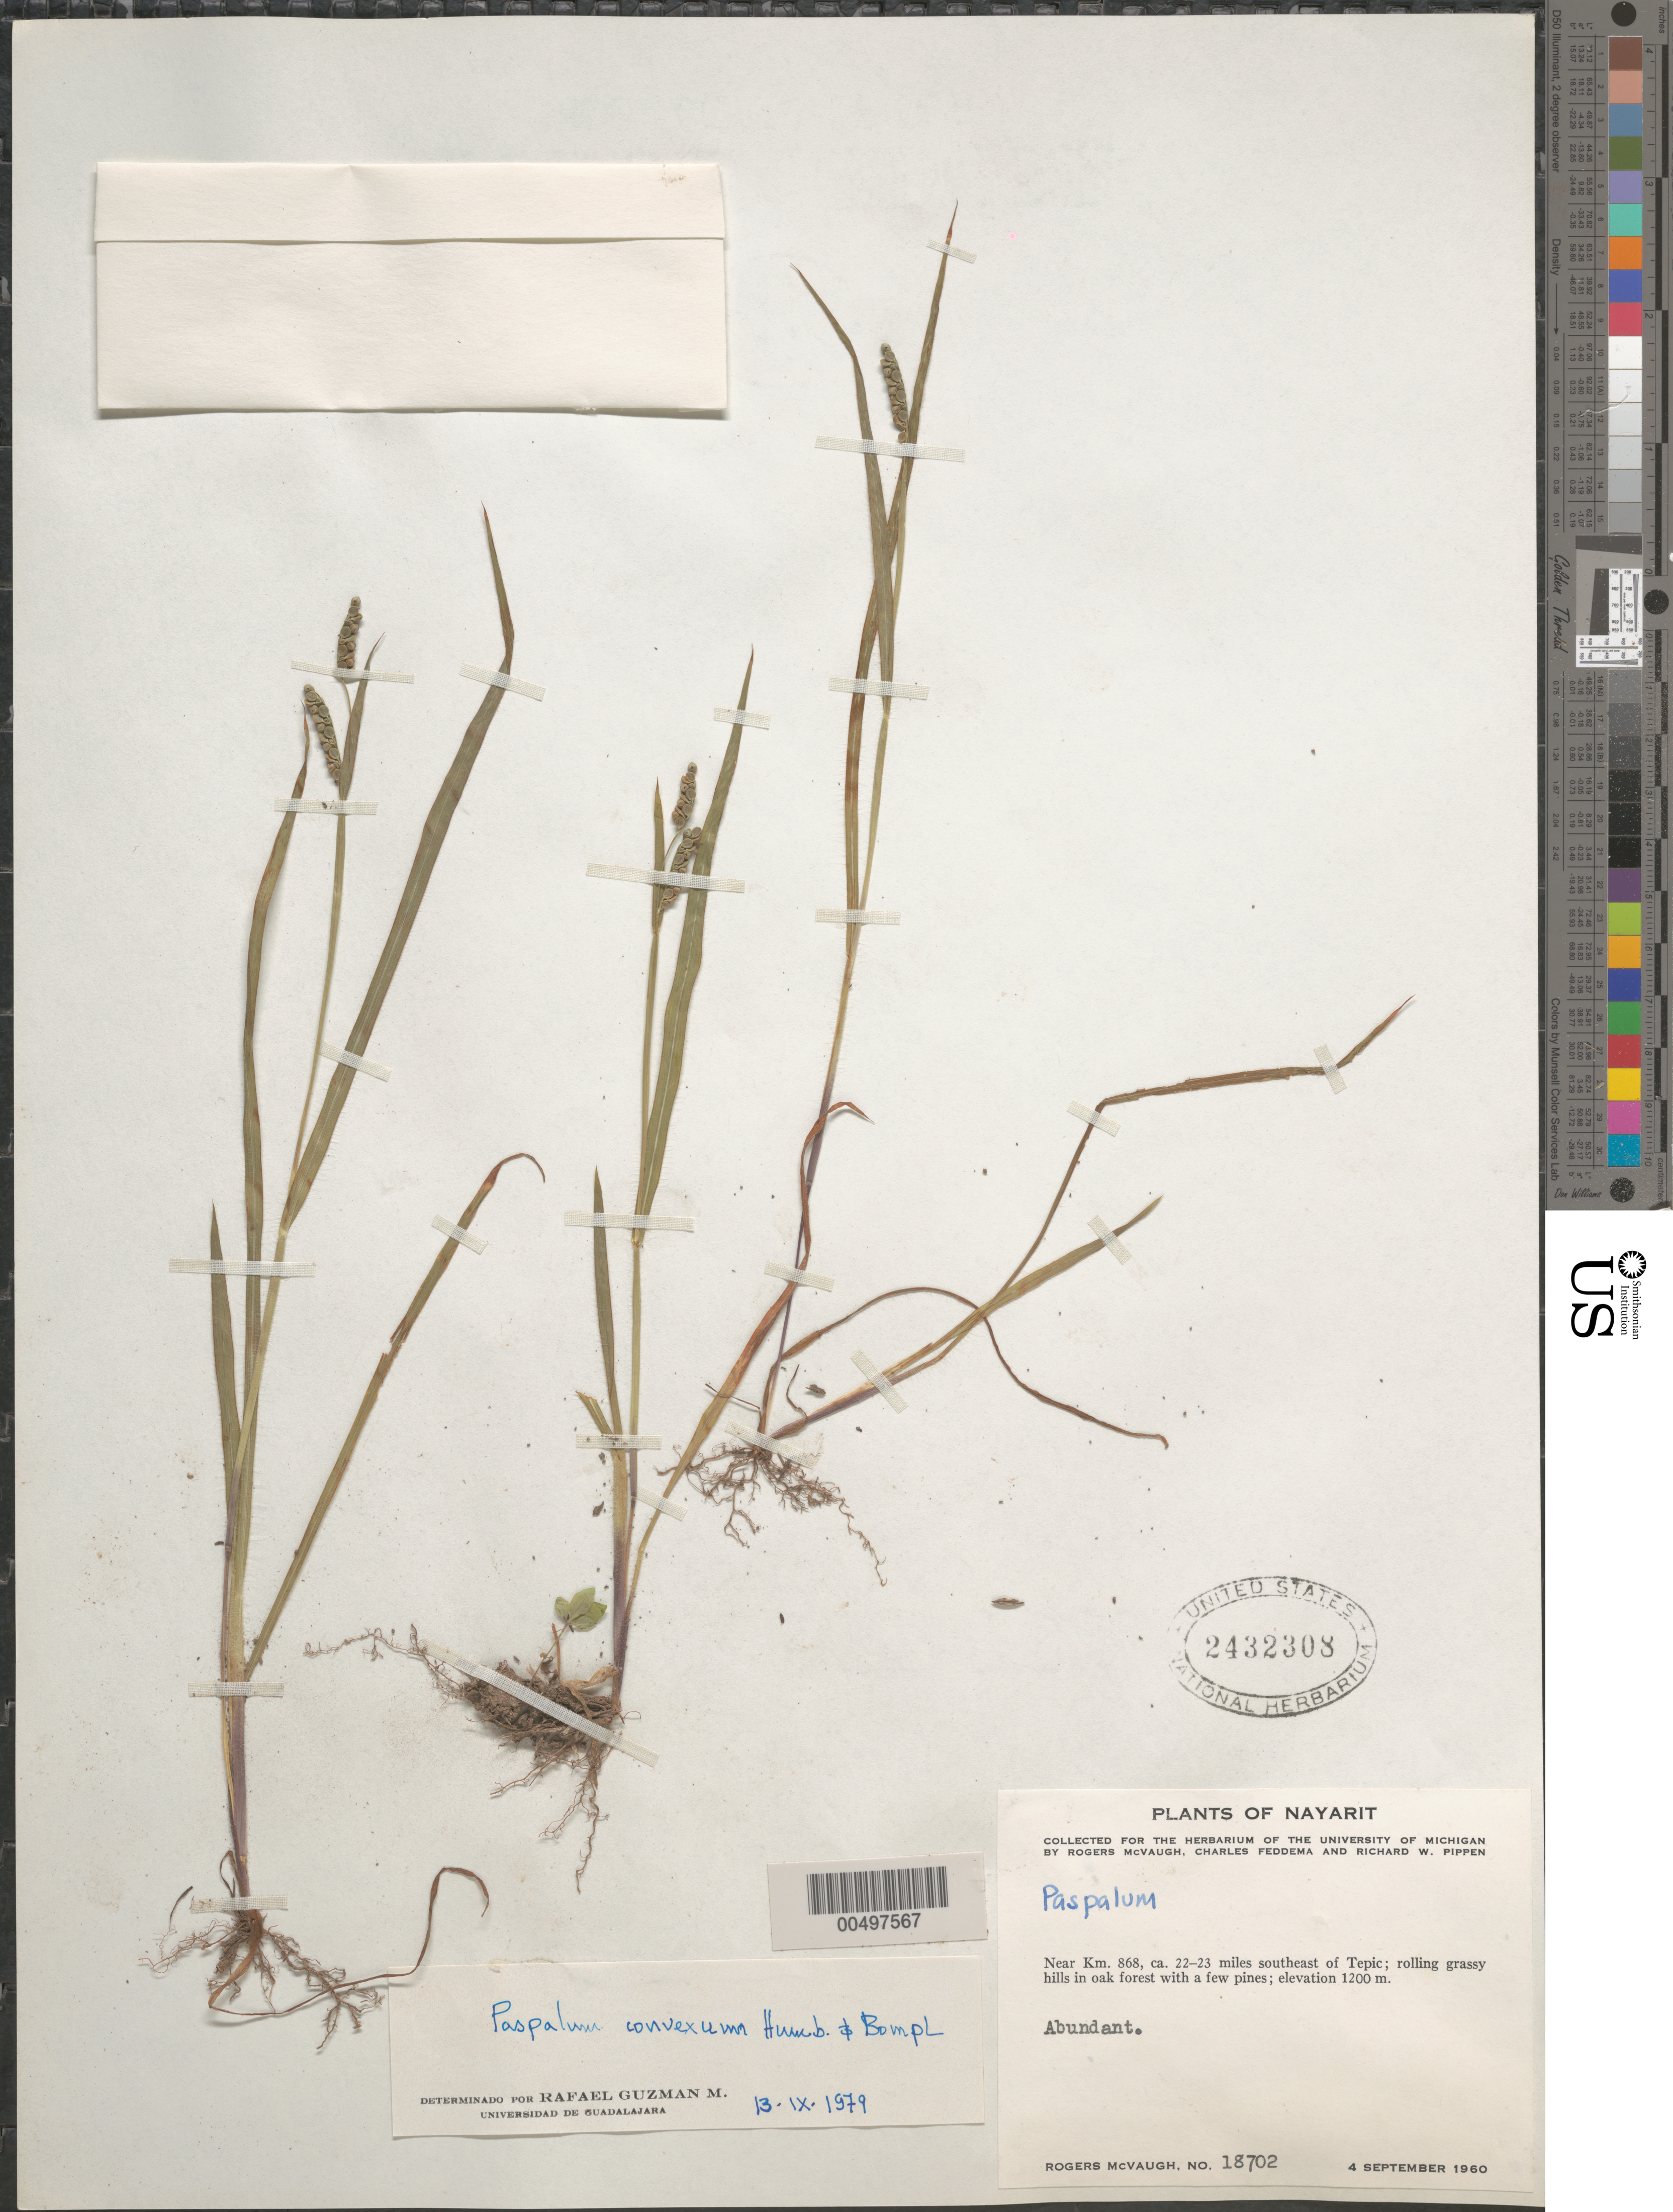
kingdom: Plantae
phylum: Tracheophyta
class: Liliopsida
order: Poales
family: Poaceae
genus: Paspalum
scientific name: Paspalum convexum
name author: Humb. & Bonpl. ex Flüggé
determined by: Guzman-M., R.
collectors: R. McVaugh, C. Feddema & R. W. Pippen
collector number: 18702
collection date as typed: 4 Sep 1960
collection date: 1960-09-04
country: Mexico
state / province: Nayarit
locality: Near Km 868, ca. 22-23 mi SE of Tepic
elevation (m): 1200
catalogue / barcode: US 2432308